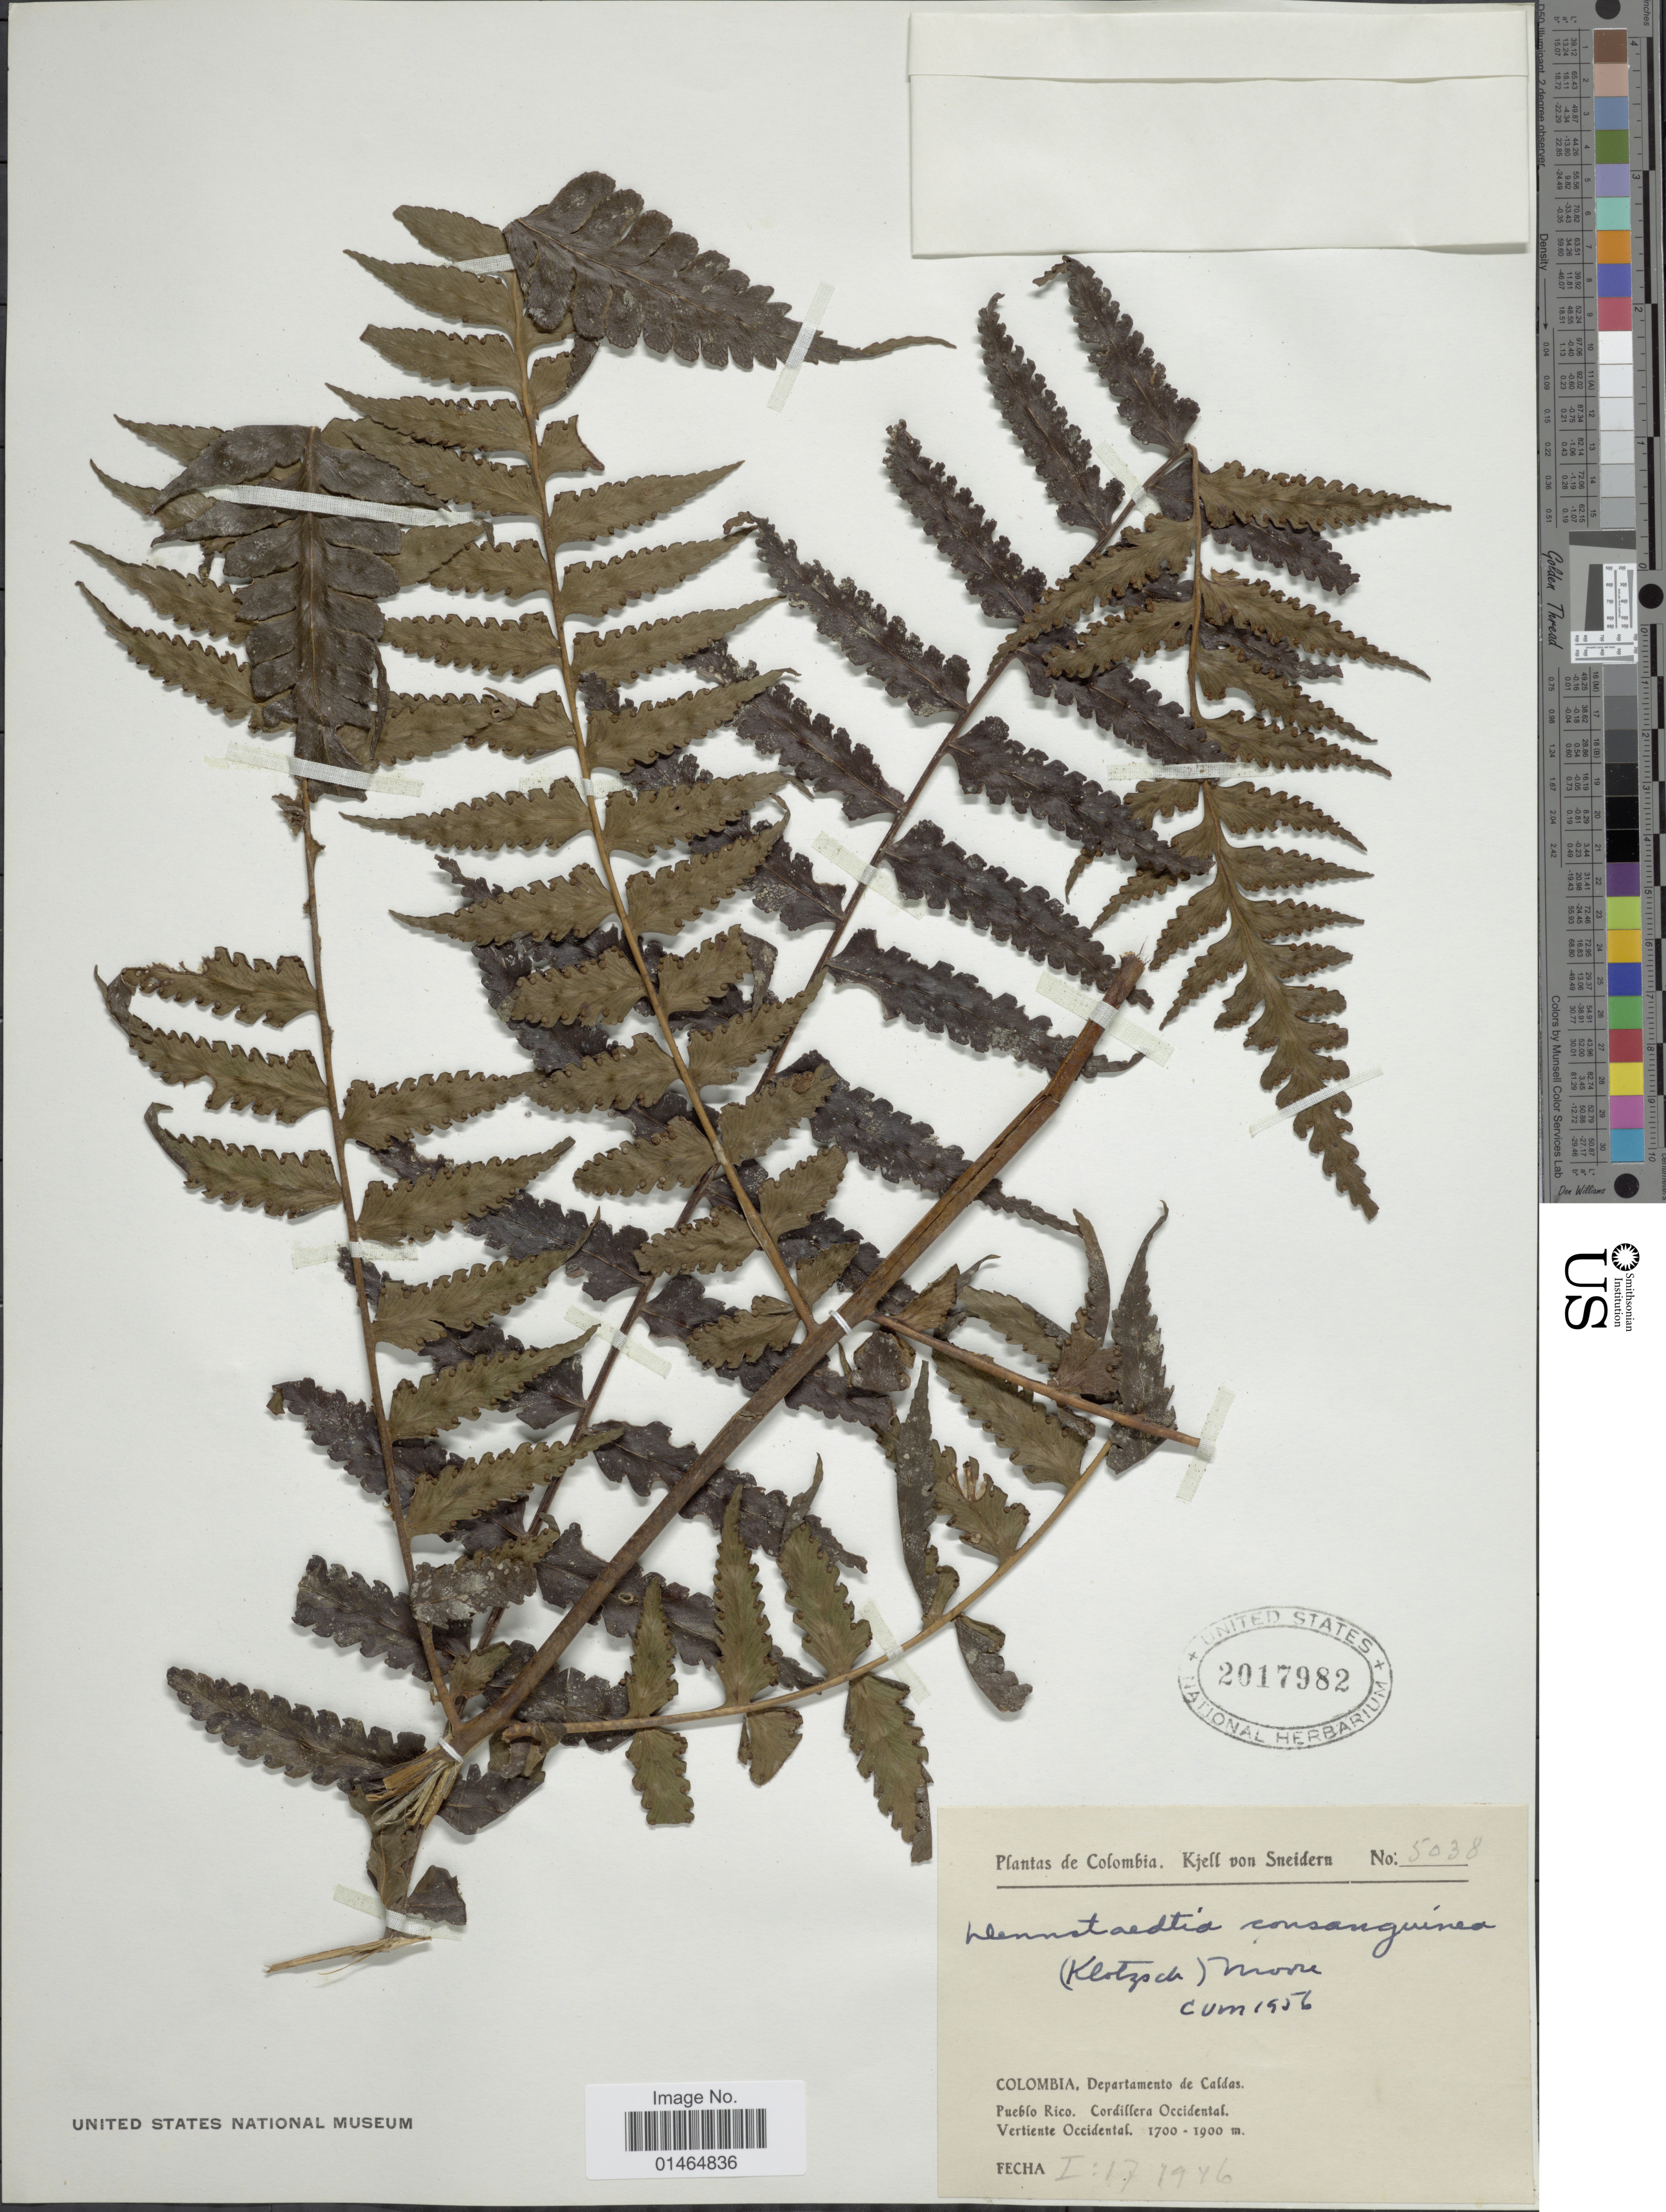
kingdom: Plantae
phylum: Tracheophyta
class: Polypodiopsida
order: Polypodiales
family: Dennstaedtiaceae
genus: Dennstaedtia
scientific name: Dennstaedtia obtusifolia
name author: (Willd.) T. Moore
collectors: K. von Sneidern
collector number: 5038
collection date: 1946-01-17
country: Colombia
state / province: Caldas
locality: Pueblo Rico. Cordillera Occidental. Vertiente Occidental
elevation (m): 1700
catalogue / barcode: US 2017982